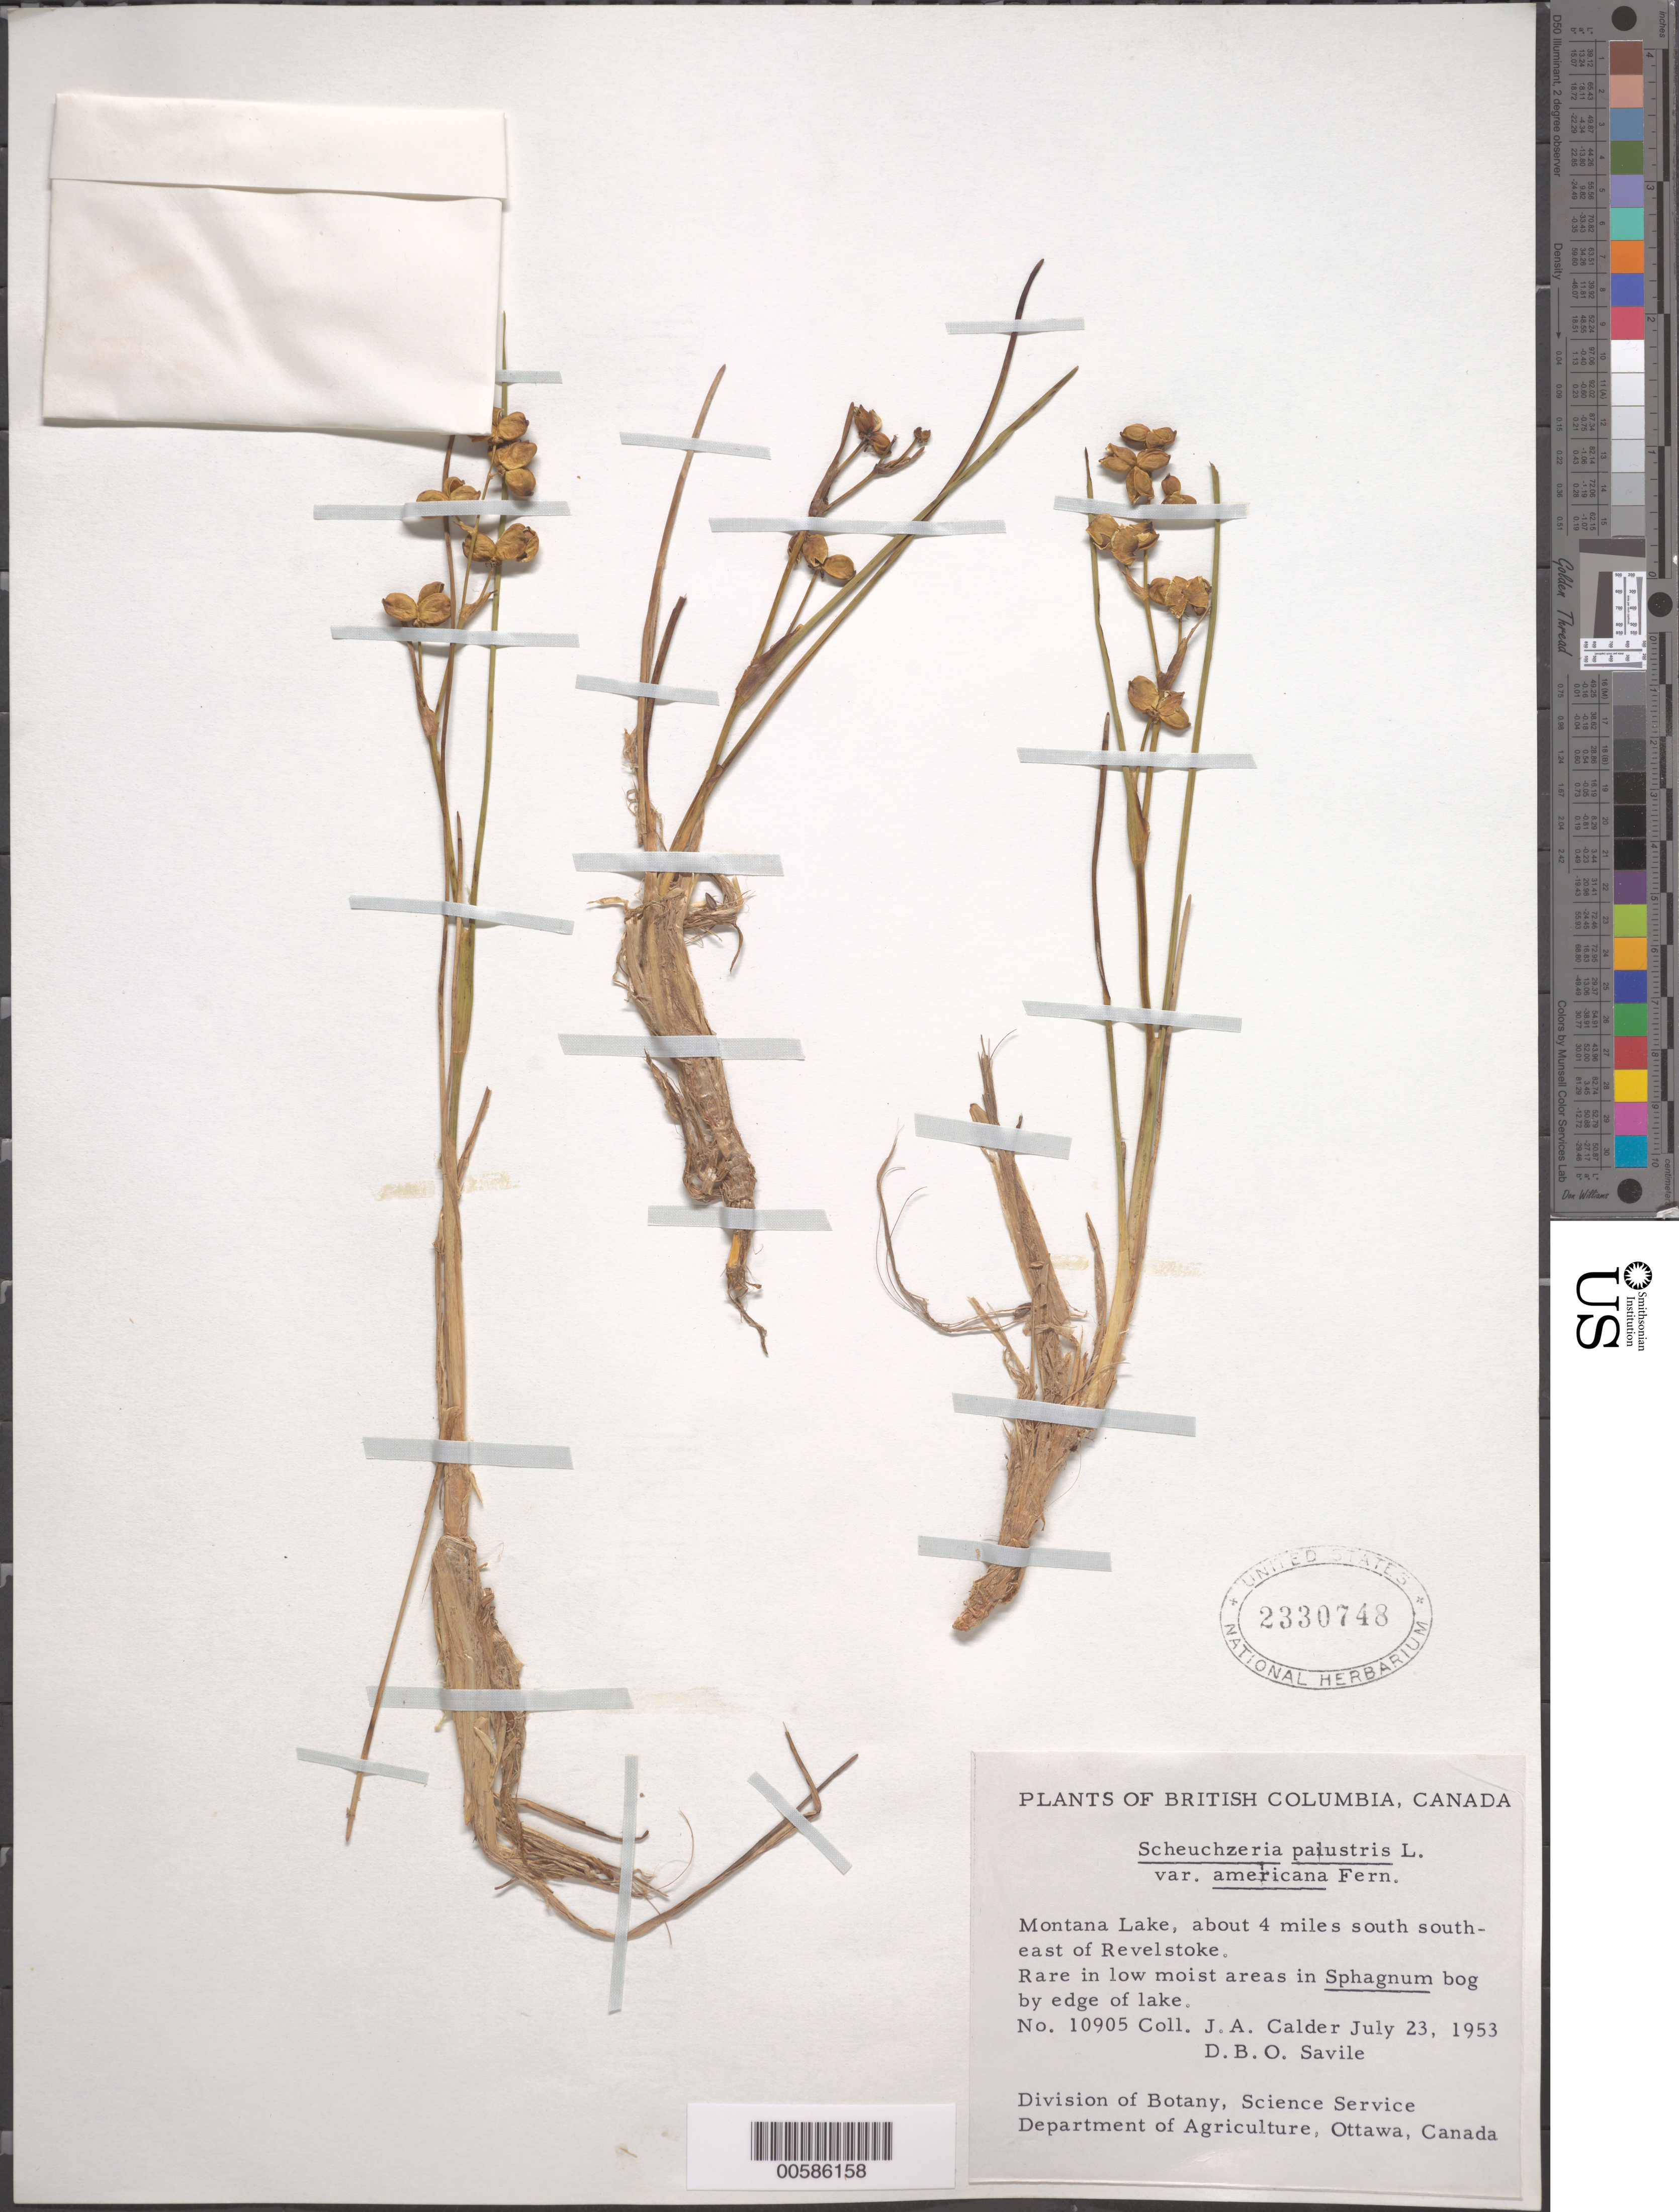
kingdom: Plantae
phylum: Tracheophyta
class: Liliopsida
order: Alismatales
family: Scheuchzeriaceae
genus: Scheuchzeria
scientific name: Scheuchzeria palustris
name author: L.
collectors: J. A. Calder & D. Saville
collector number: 10905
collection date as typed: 23 Jul 1953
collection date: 1953-07-23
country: Canada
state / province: British Columbia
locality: Montana Lake, SSE of Revelstoke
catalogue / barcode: US 2330748